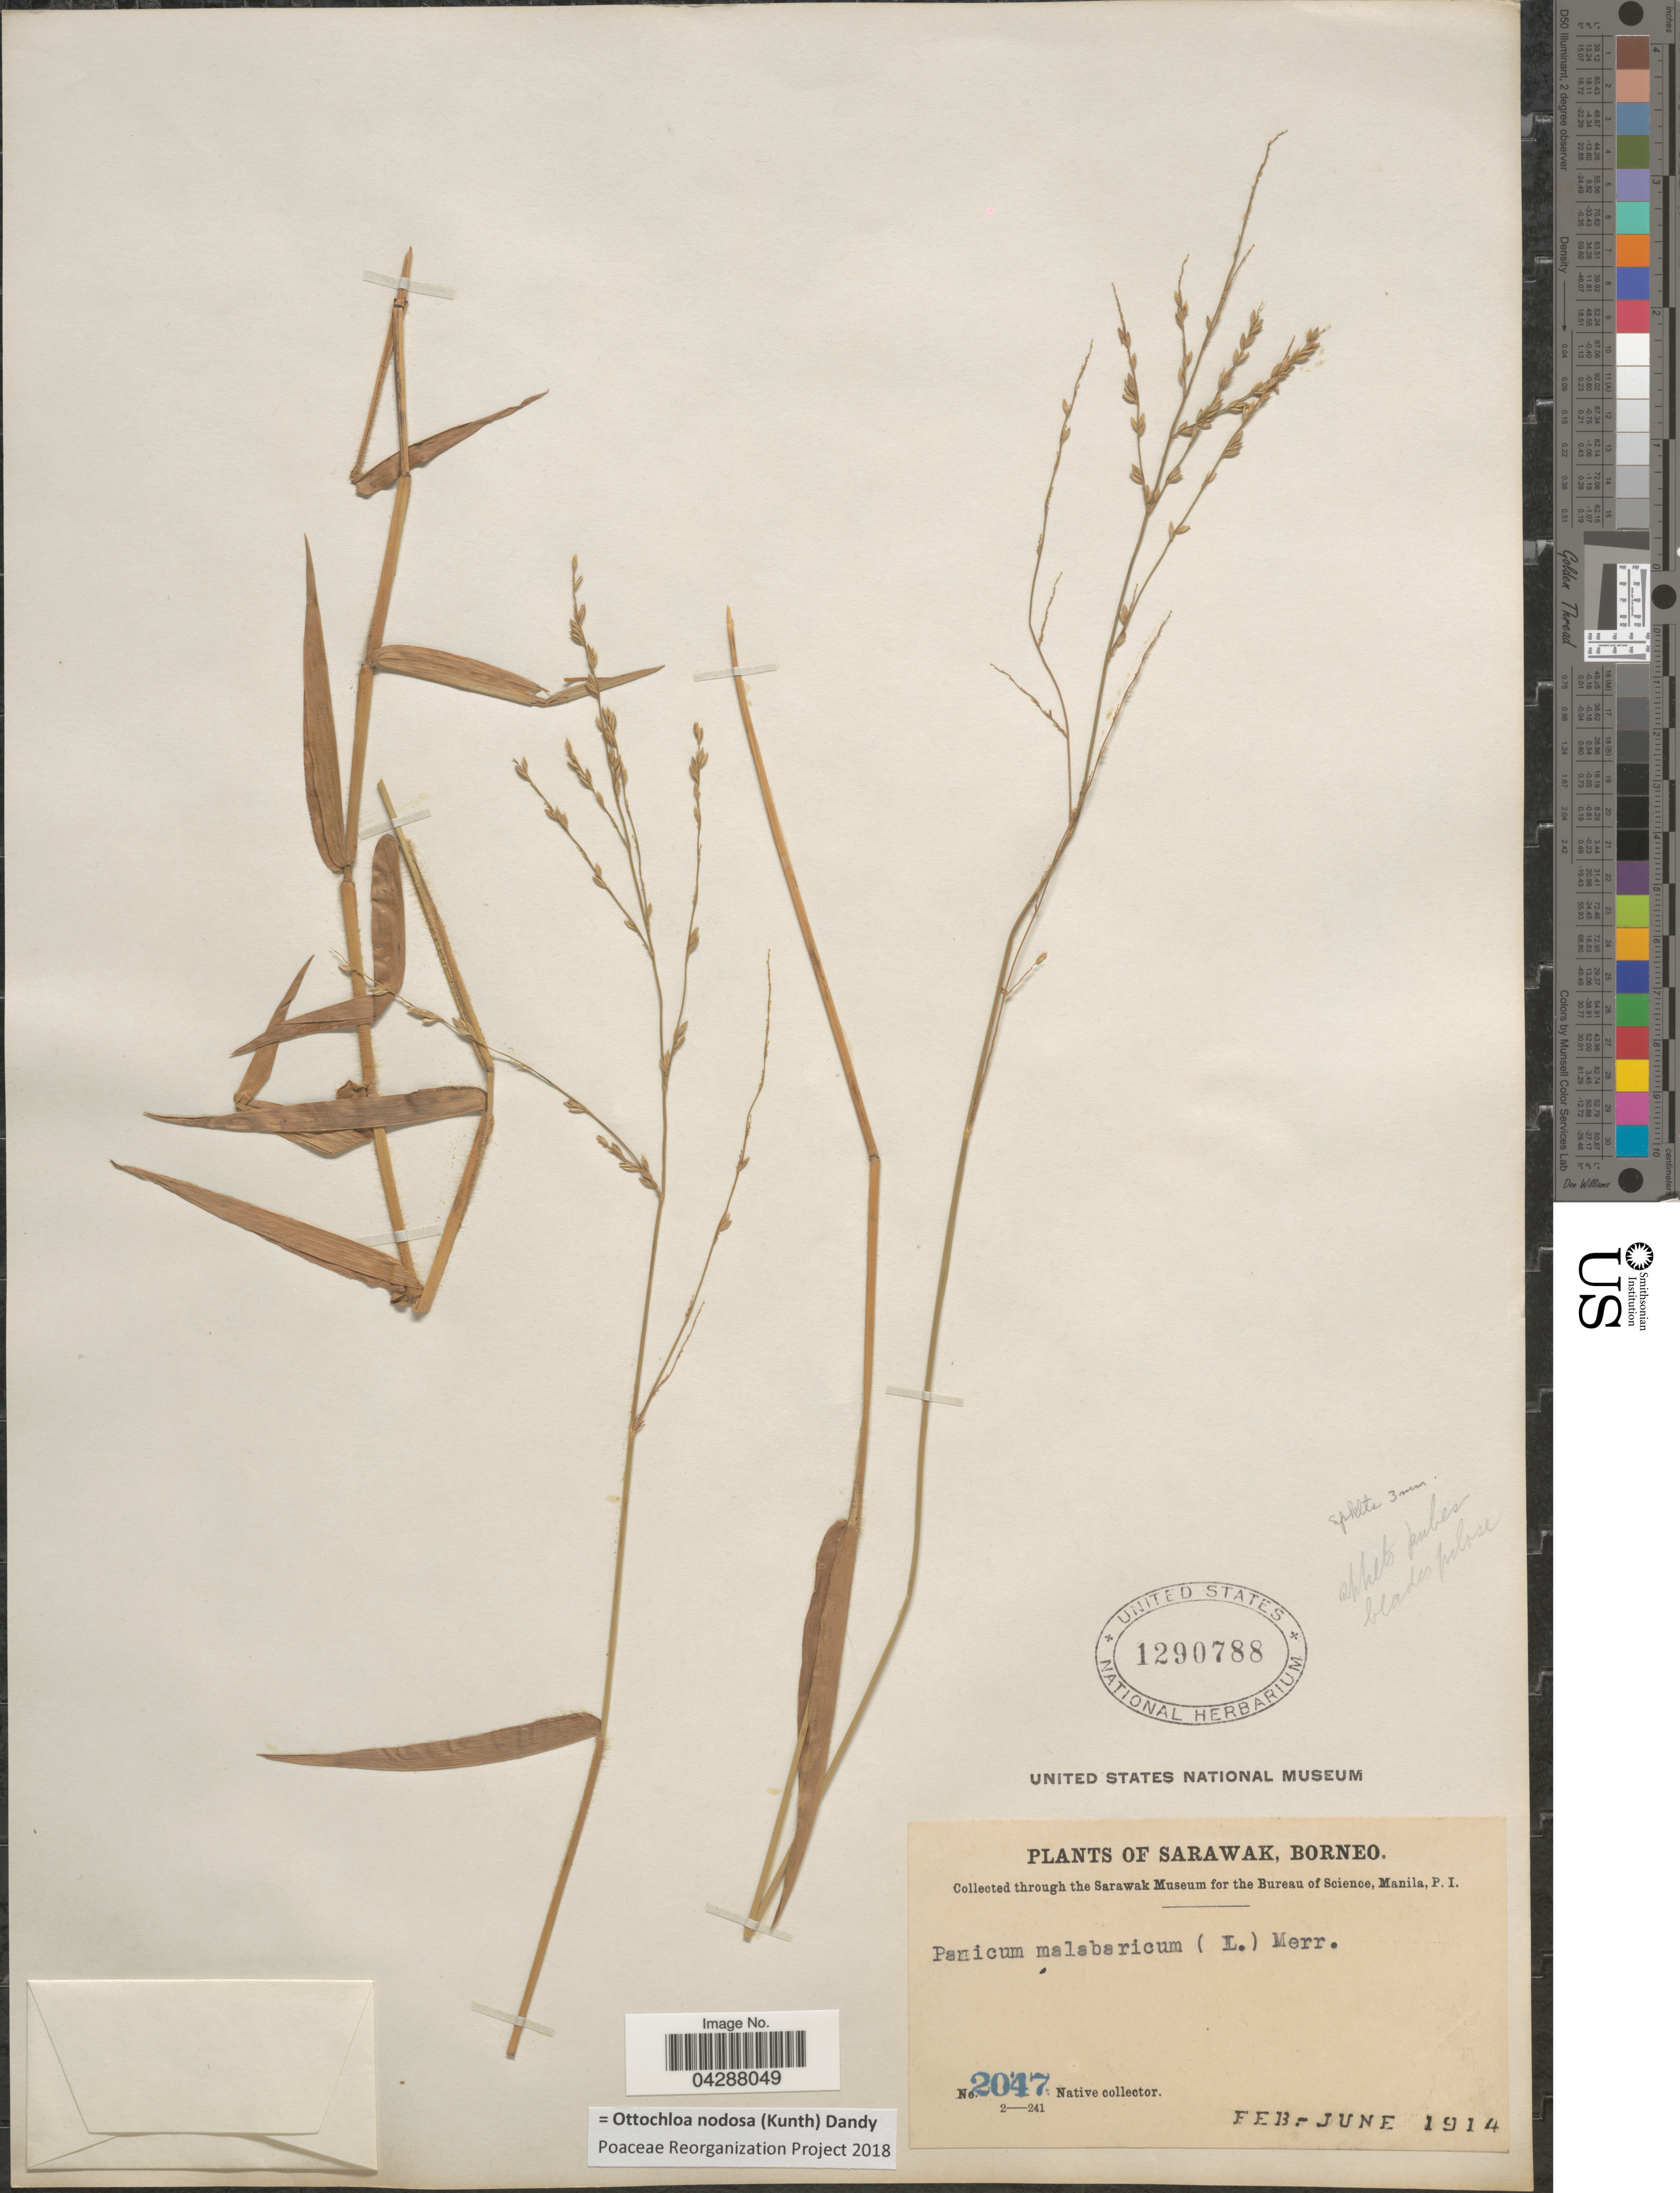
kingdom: Plantae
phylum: Tracheophyta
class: Liliopsida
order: Poales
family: Poaceae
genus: Ottochloa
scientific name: Ottochloa nodosa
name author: (Kunth) Dandy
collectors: Native collector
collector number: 2047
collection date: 1914-02/1914-06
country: Malaysia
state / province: Sarawak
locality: Borneo.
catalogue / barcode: US 1290788